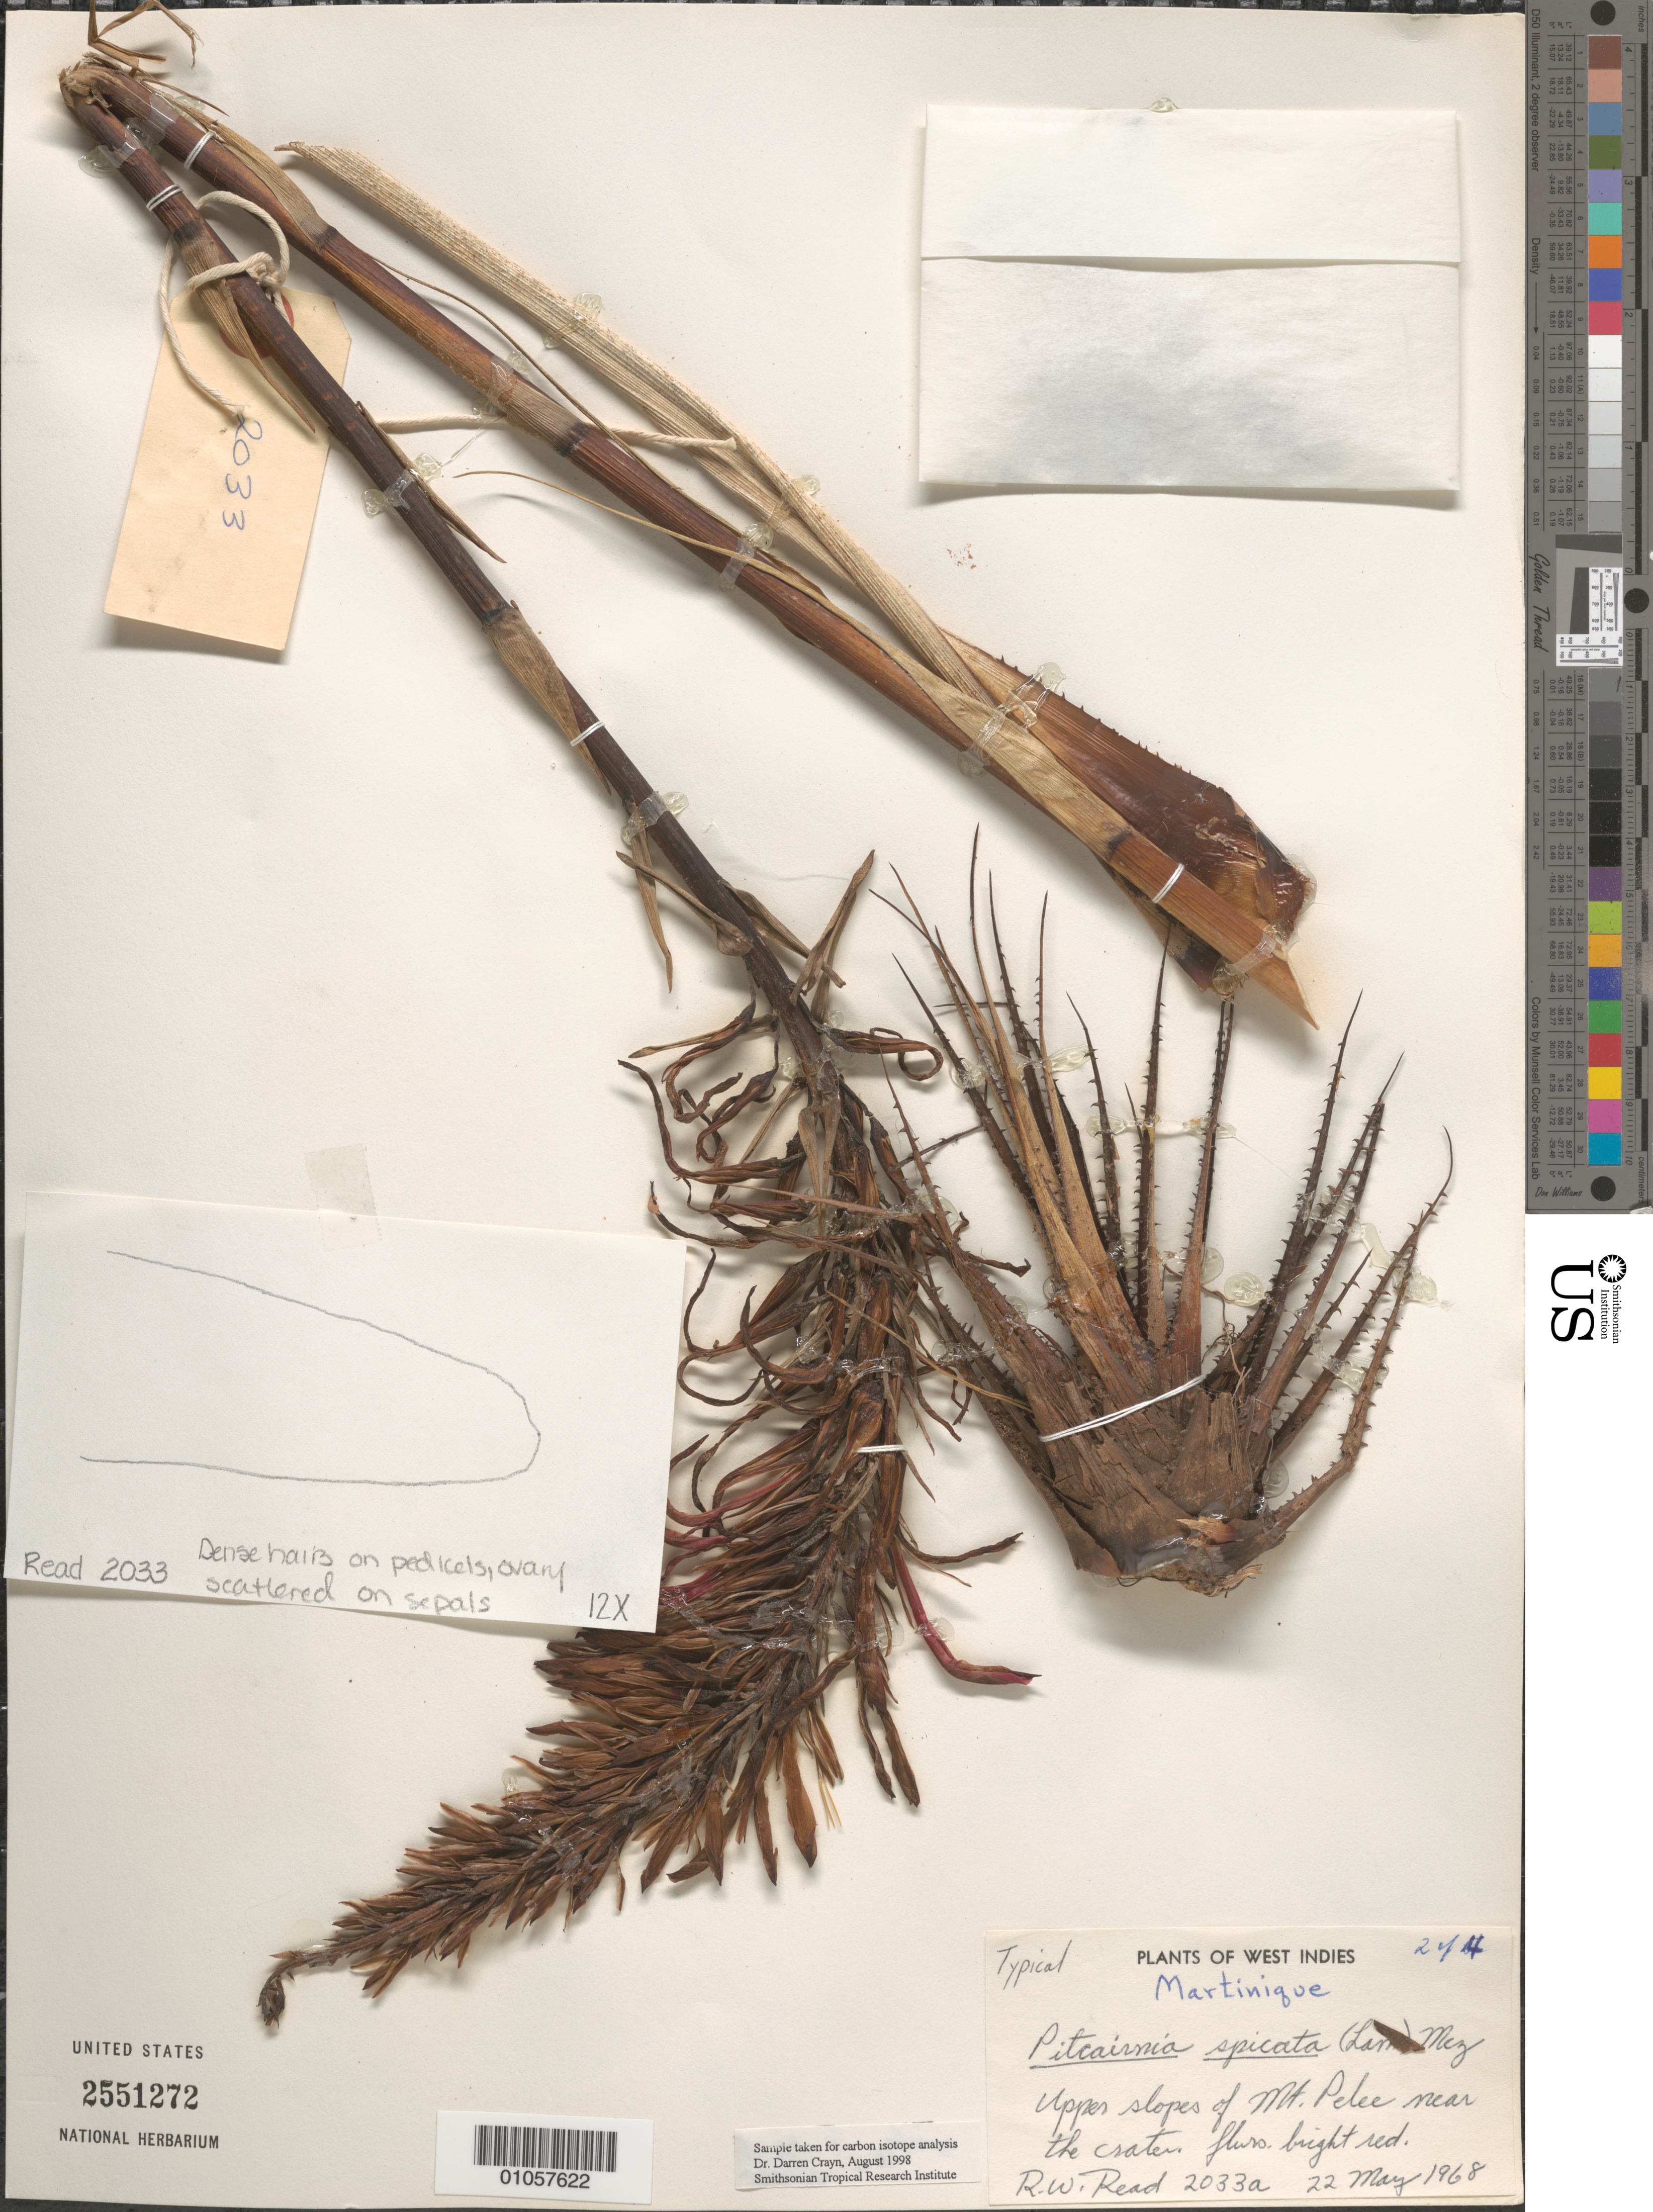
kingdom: Plantae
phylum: Tracheophyta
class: Liliopsida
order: Poales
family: Bromeliaceae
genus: Pitcairnia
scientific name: Pitcairnia spicata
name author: (Lam.) Mez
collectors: R. W. Read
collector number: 2033a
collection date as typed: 22 May 1968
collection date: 1968-05-22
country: Martinique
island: Martinique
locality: Upper slopes of Mt. Pelee near the crater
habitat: Upper slopes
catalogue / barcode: US 2551272